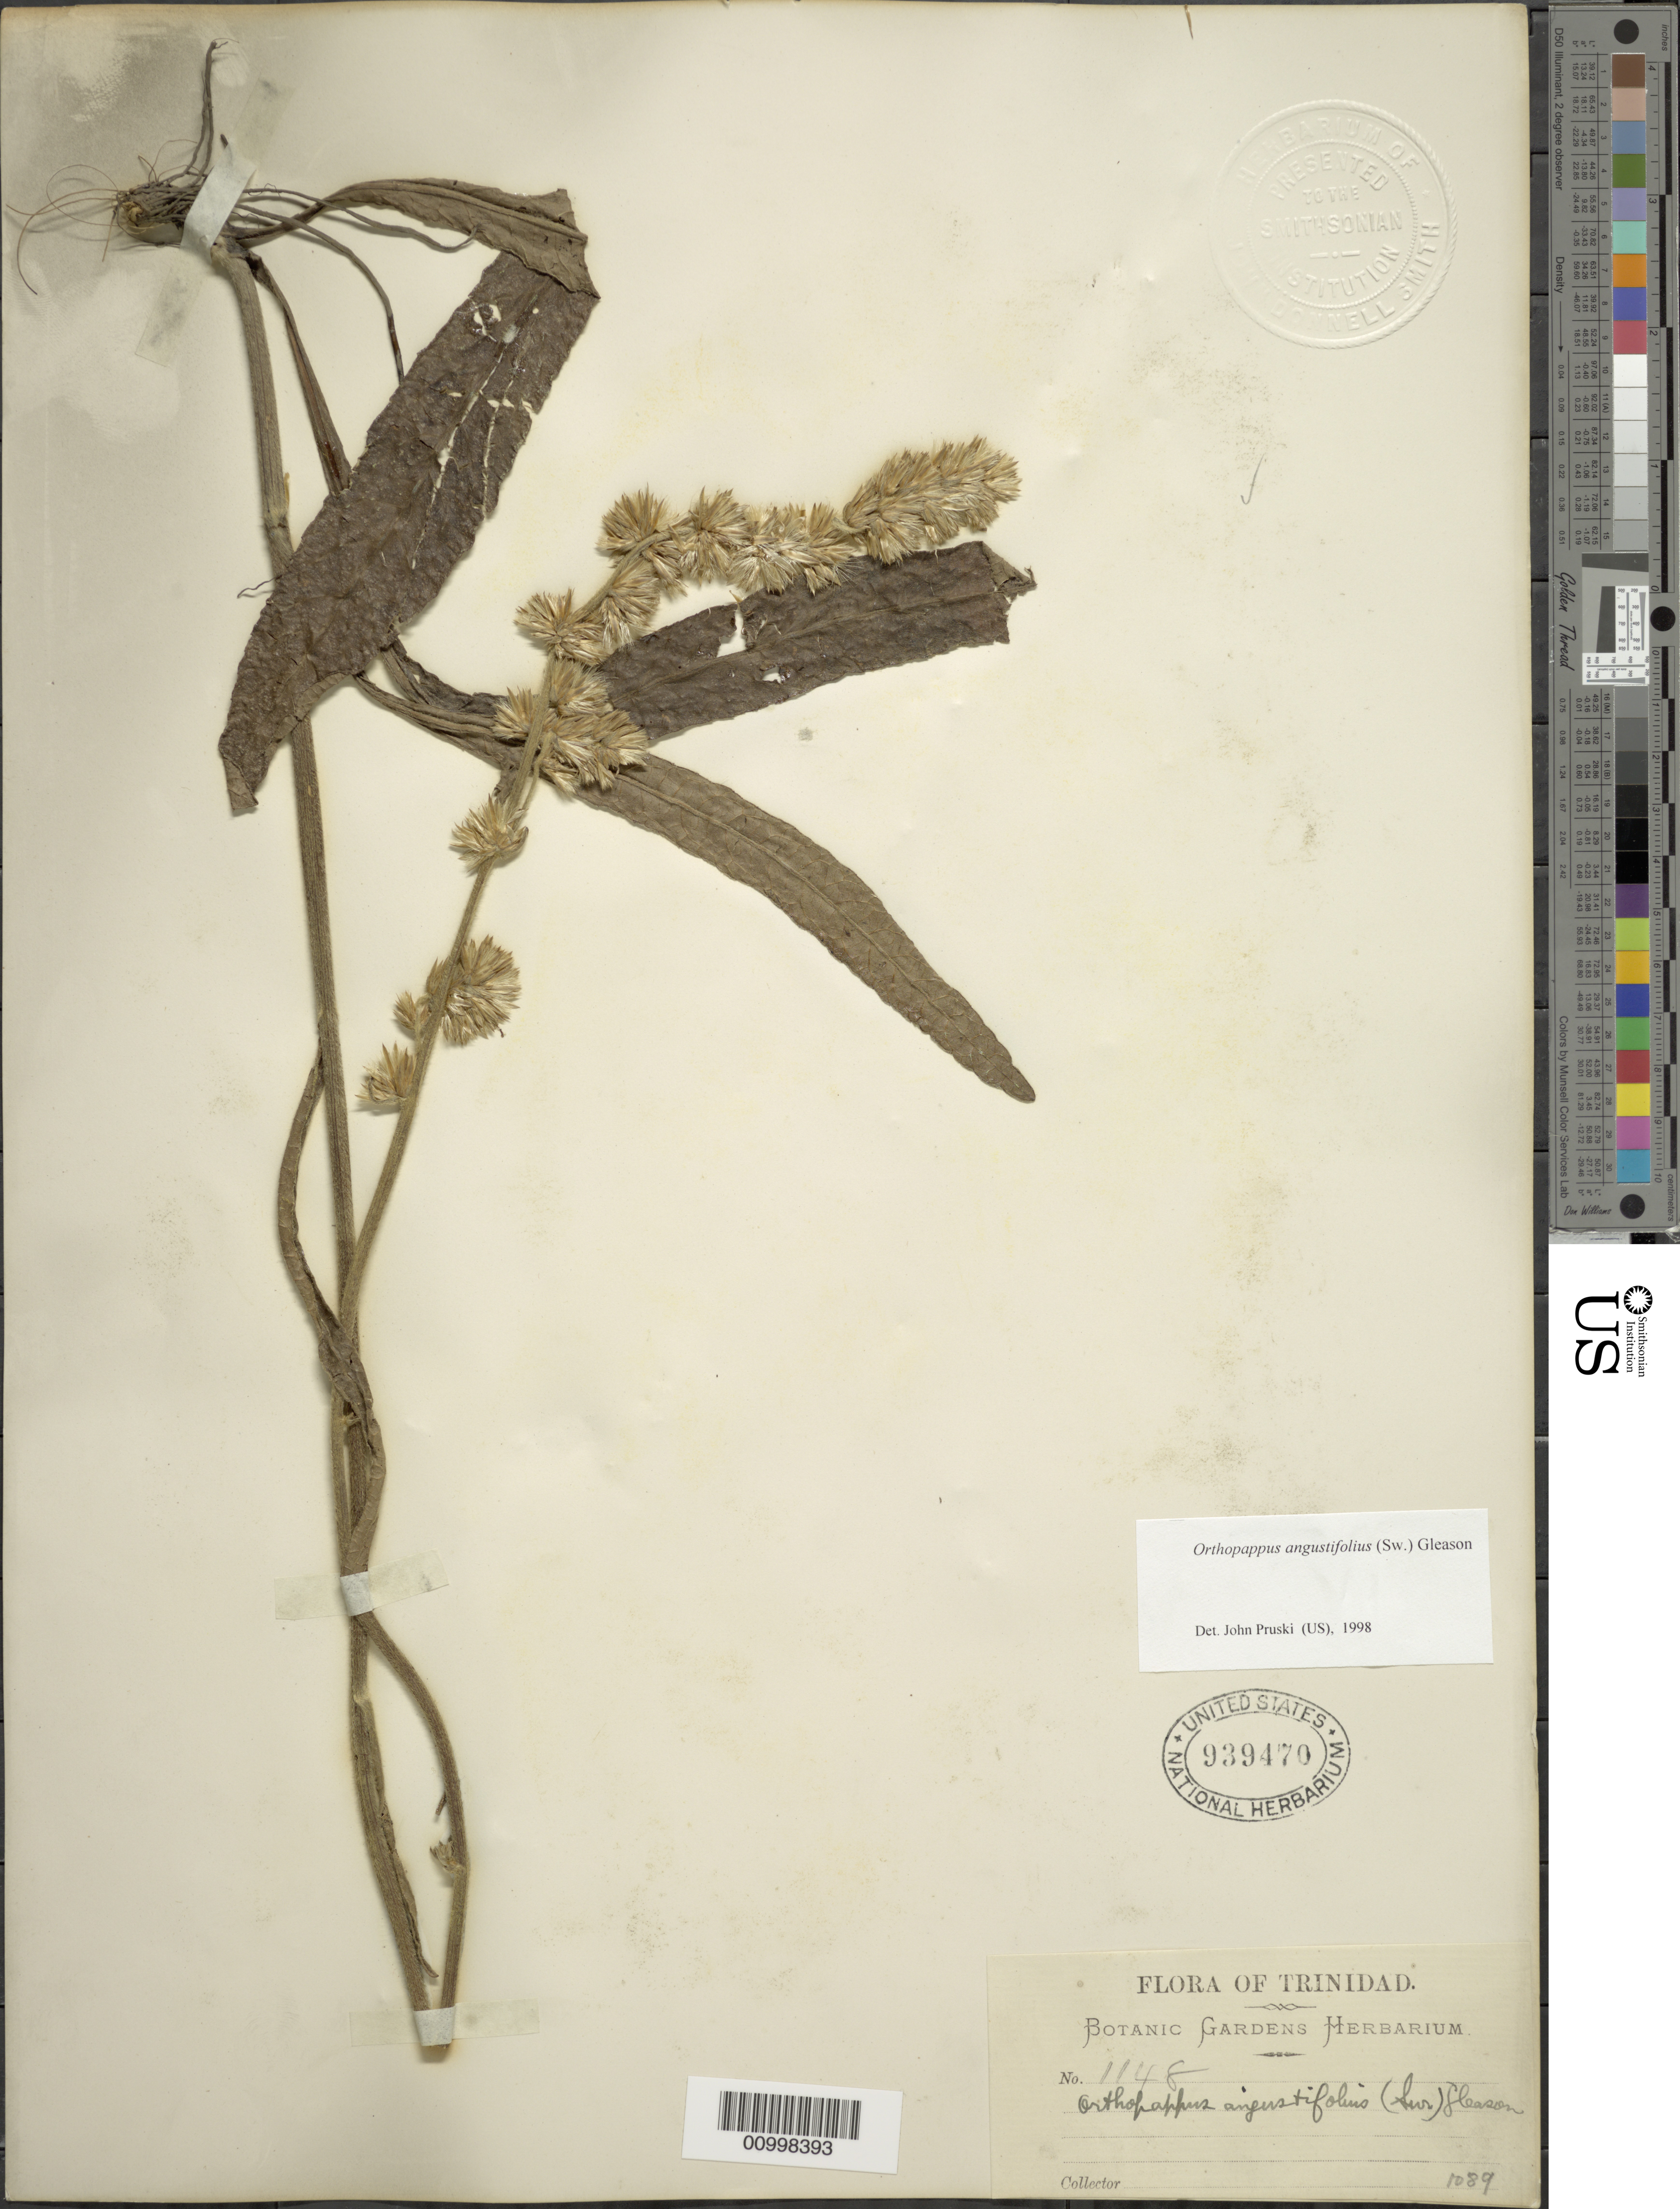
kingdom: Plantae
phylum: Tracheophyta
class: Magnoliopsida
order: Asterales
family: Asteraceae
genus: Orthopappus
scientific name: Orthopappus angustifolius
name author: (Sw.) Gleason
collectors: Botanic Gardens Herbarium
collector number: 1148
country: Trinidad and Tobago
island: Trinidad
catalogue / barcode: US 939470